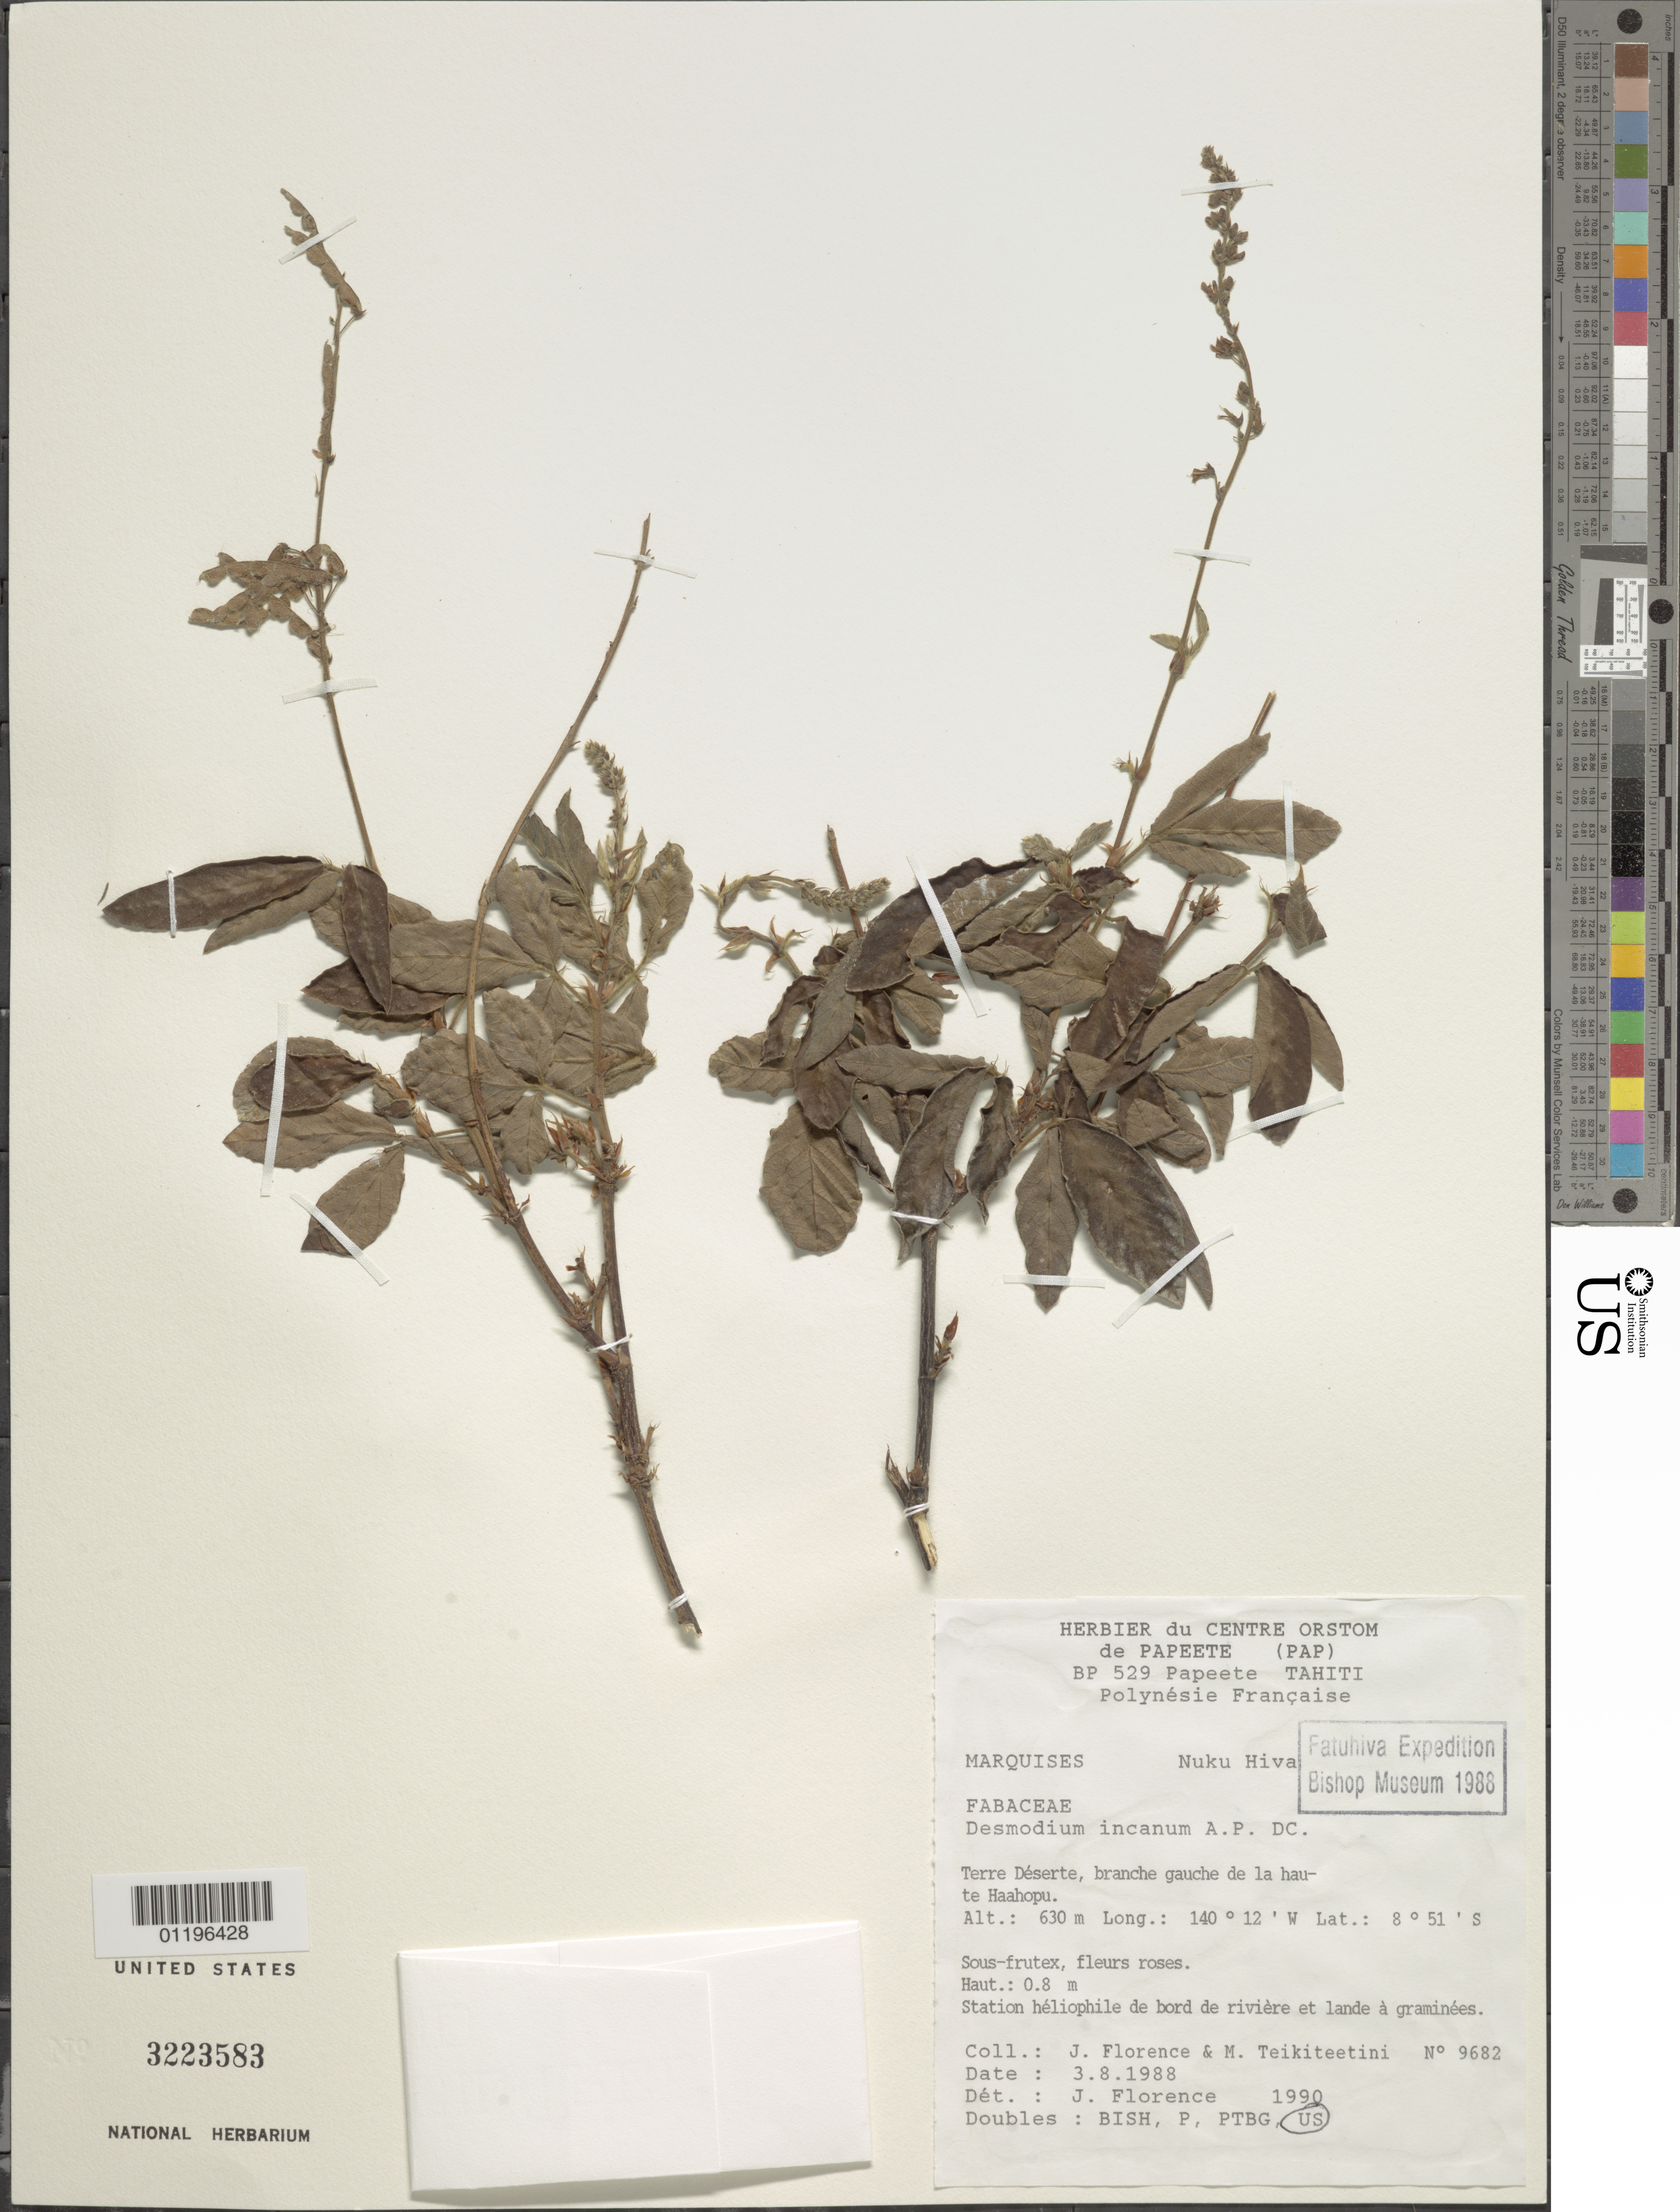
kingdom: Plantae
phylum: Tracheophyta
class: Magnoliopsida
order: Fabales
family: Fabaceae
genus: Desmodium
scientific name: Desmodium incanum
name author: (Sw.) DC.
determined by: Florence, J.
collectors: J. Florence & M. Teikiteetini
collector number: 9682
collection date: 1988-08-03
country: French Polynesia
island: Nuku Hiva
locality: Terre Deserte, branche gauche de la haute Haahopu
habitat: Station héliophile de bord de rivière et lande à graminées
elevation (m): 630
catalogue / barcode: US 3223583